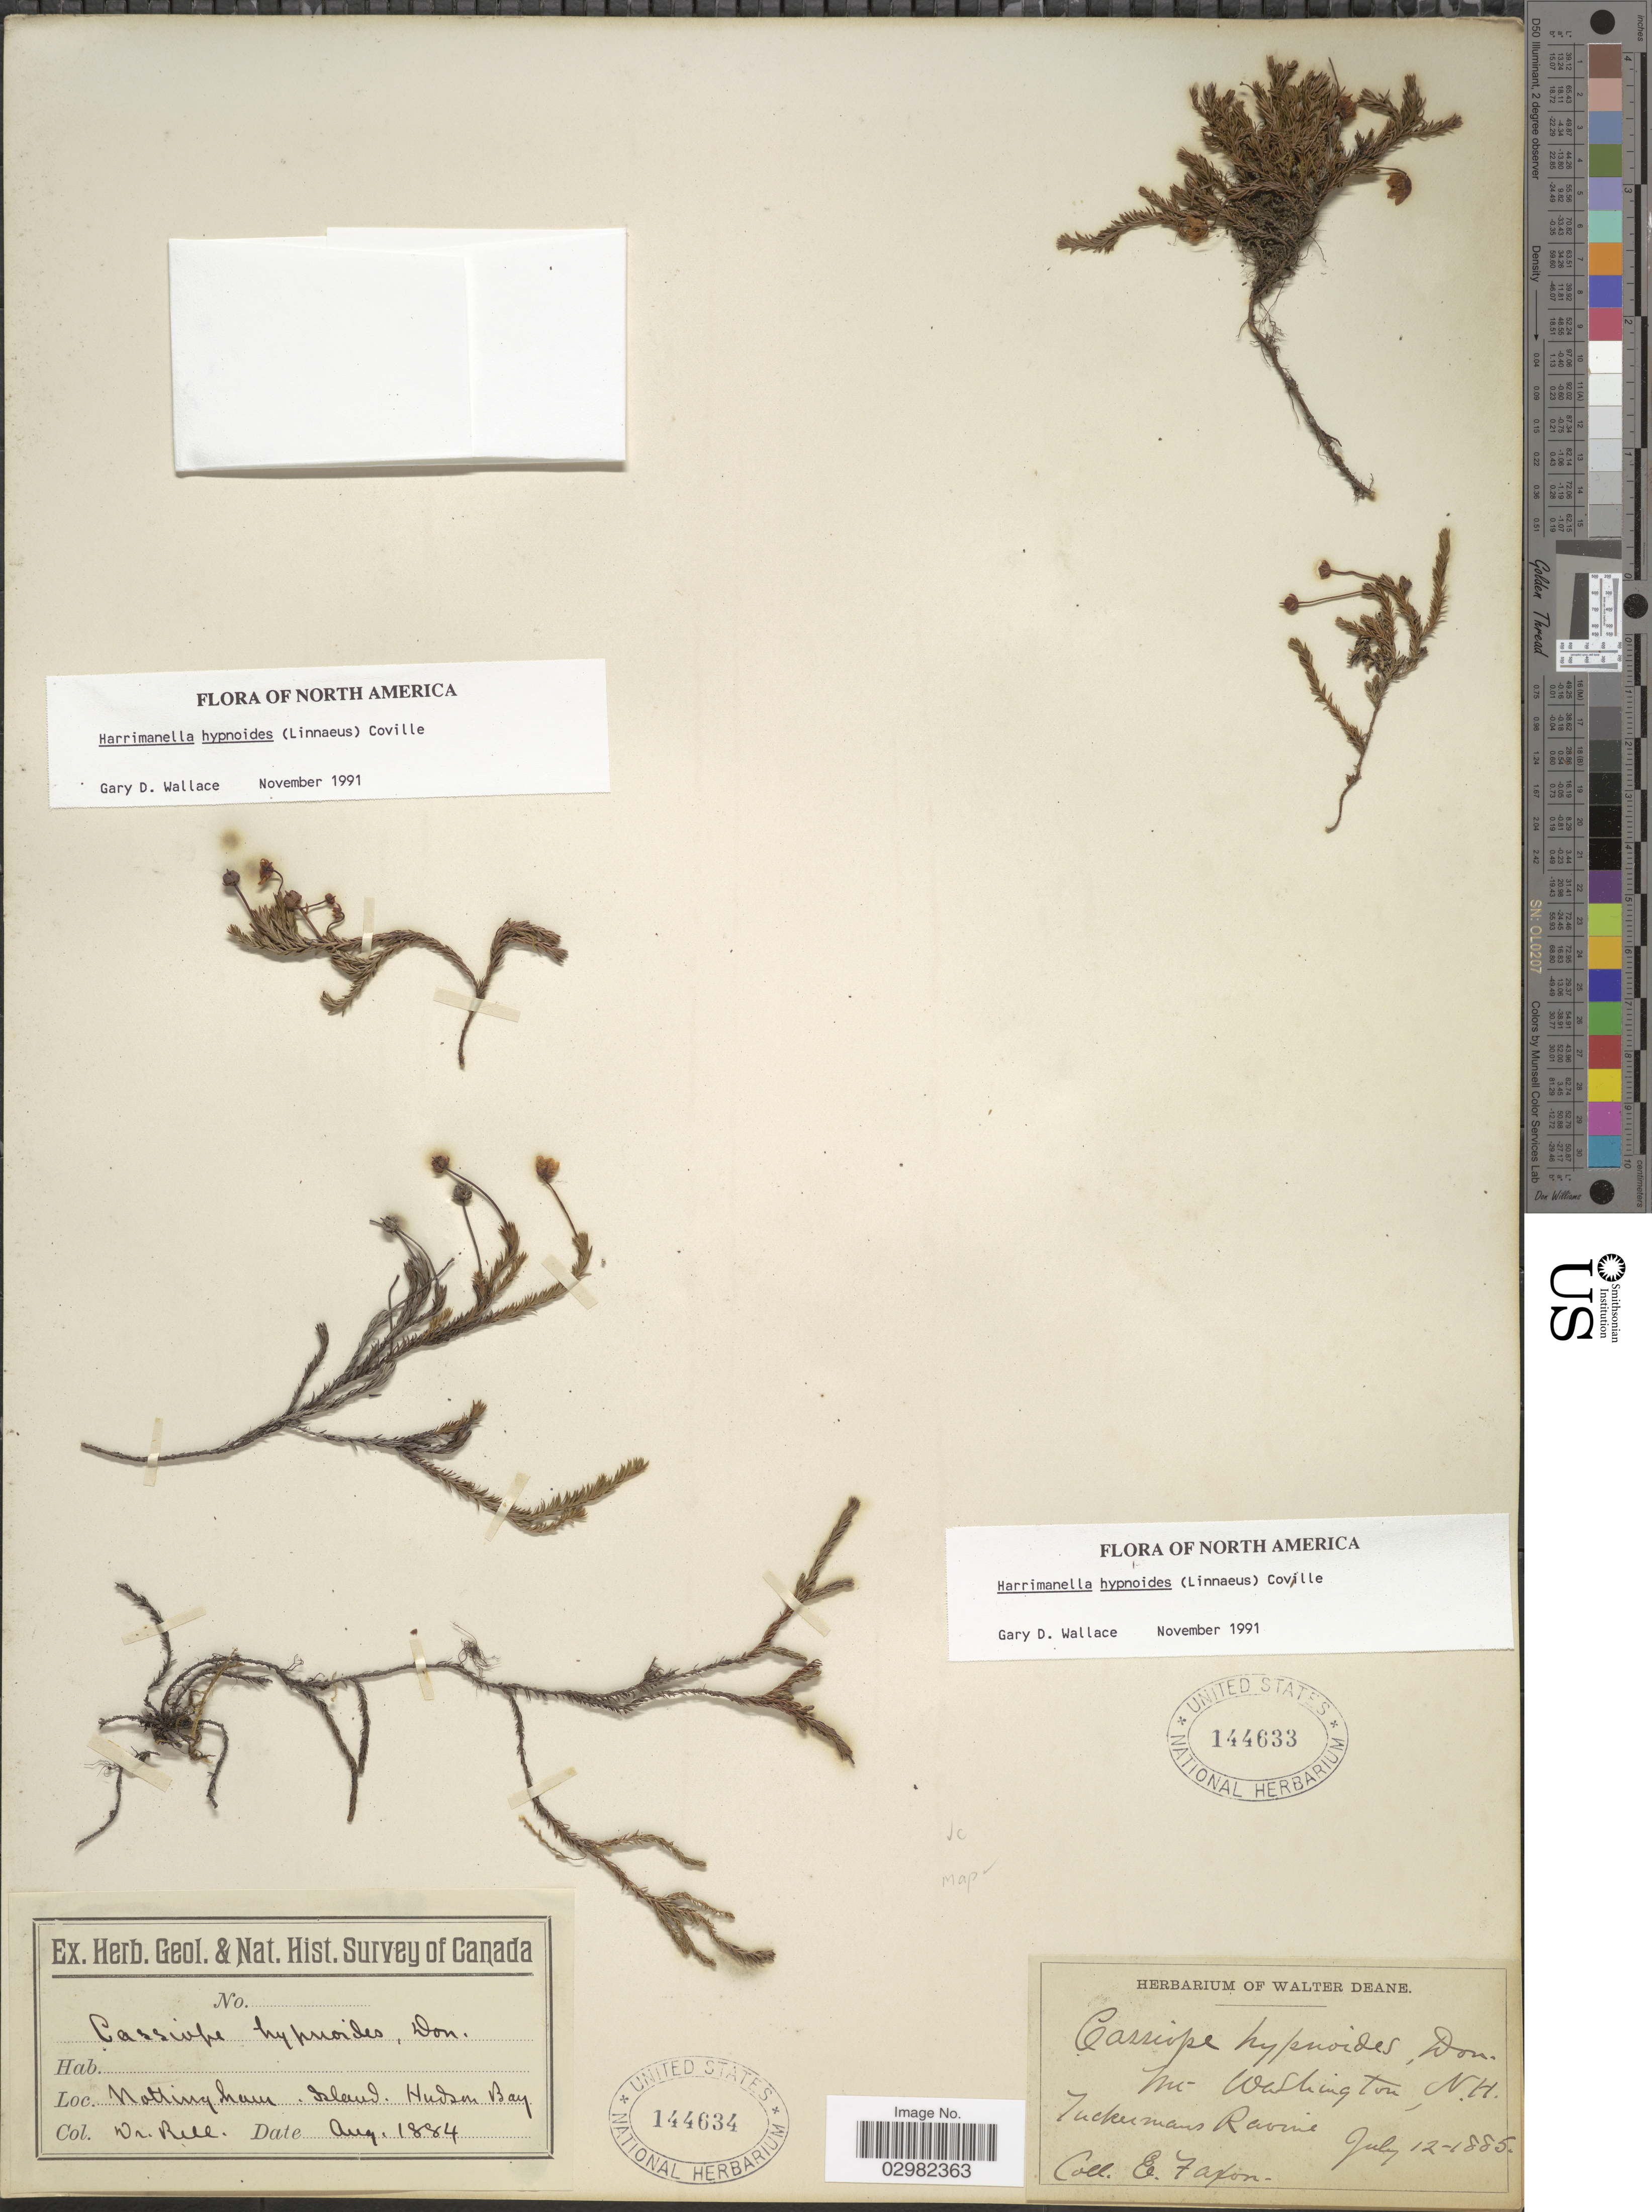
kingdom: Plantae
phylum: Tracheophyta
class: Magnoliopsida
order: Ericales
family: Ericaceae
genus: Harrimanella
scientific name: Harrimanella hypnoides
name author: (L.) Coville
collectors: E. Faxon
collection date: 1885-07-12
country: United States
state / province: New Hampshire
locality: Mt. Washington, Tuckermans Ravine.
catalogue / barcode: US 144633